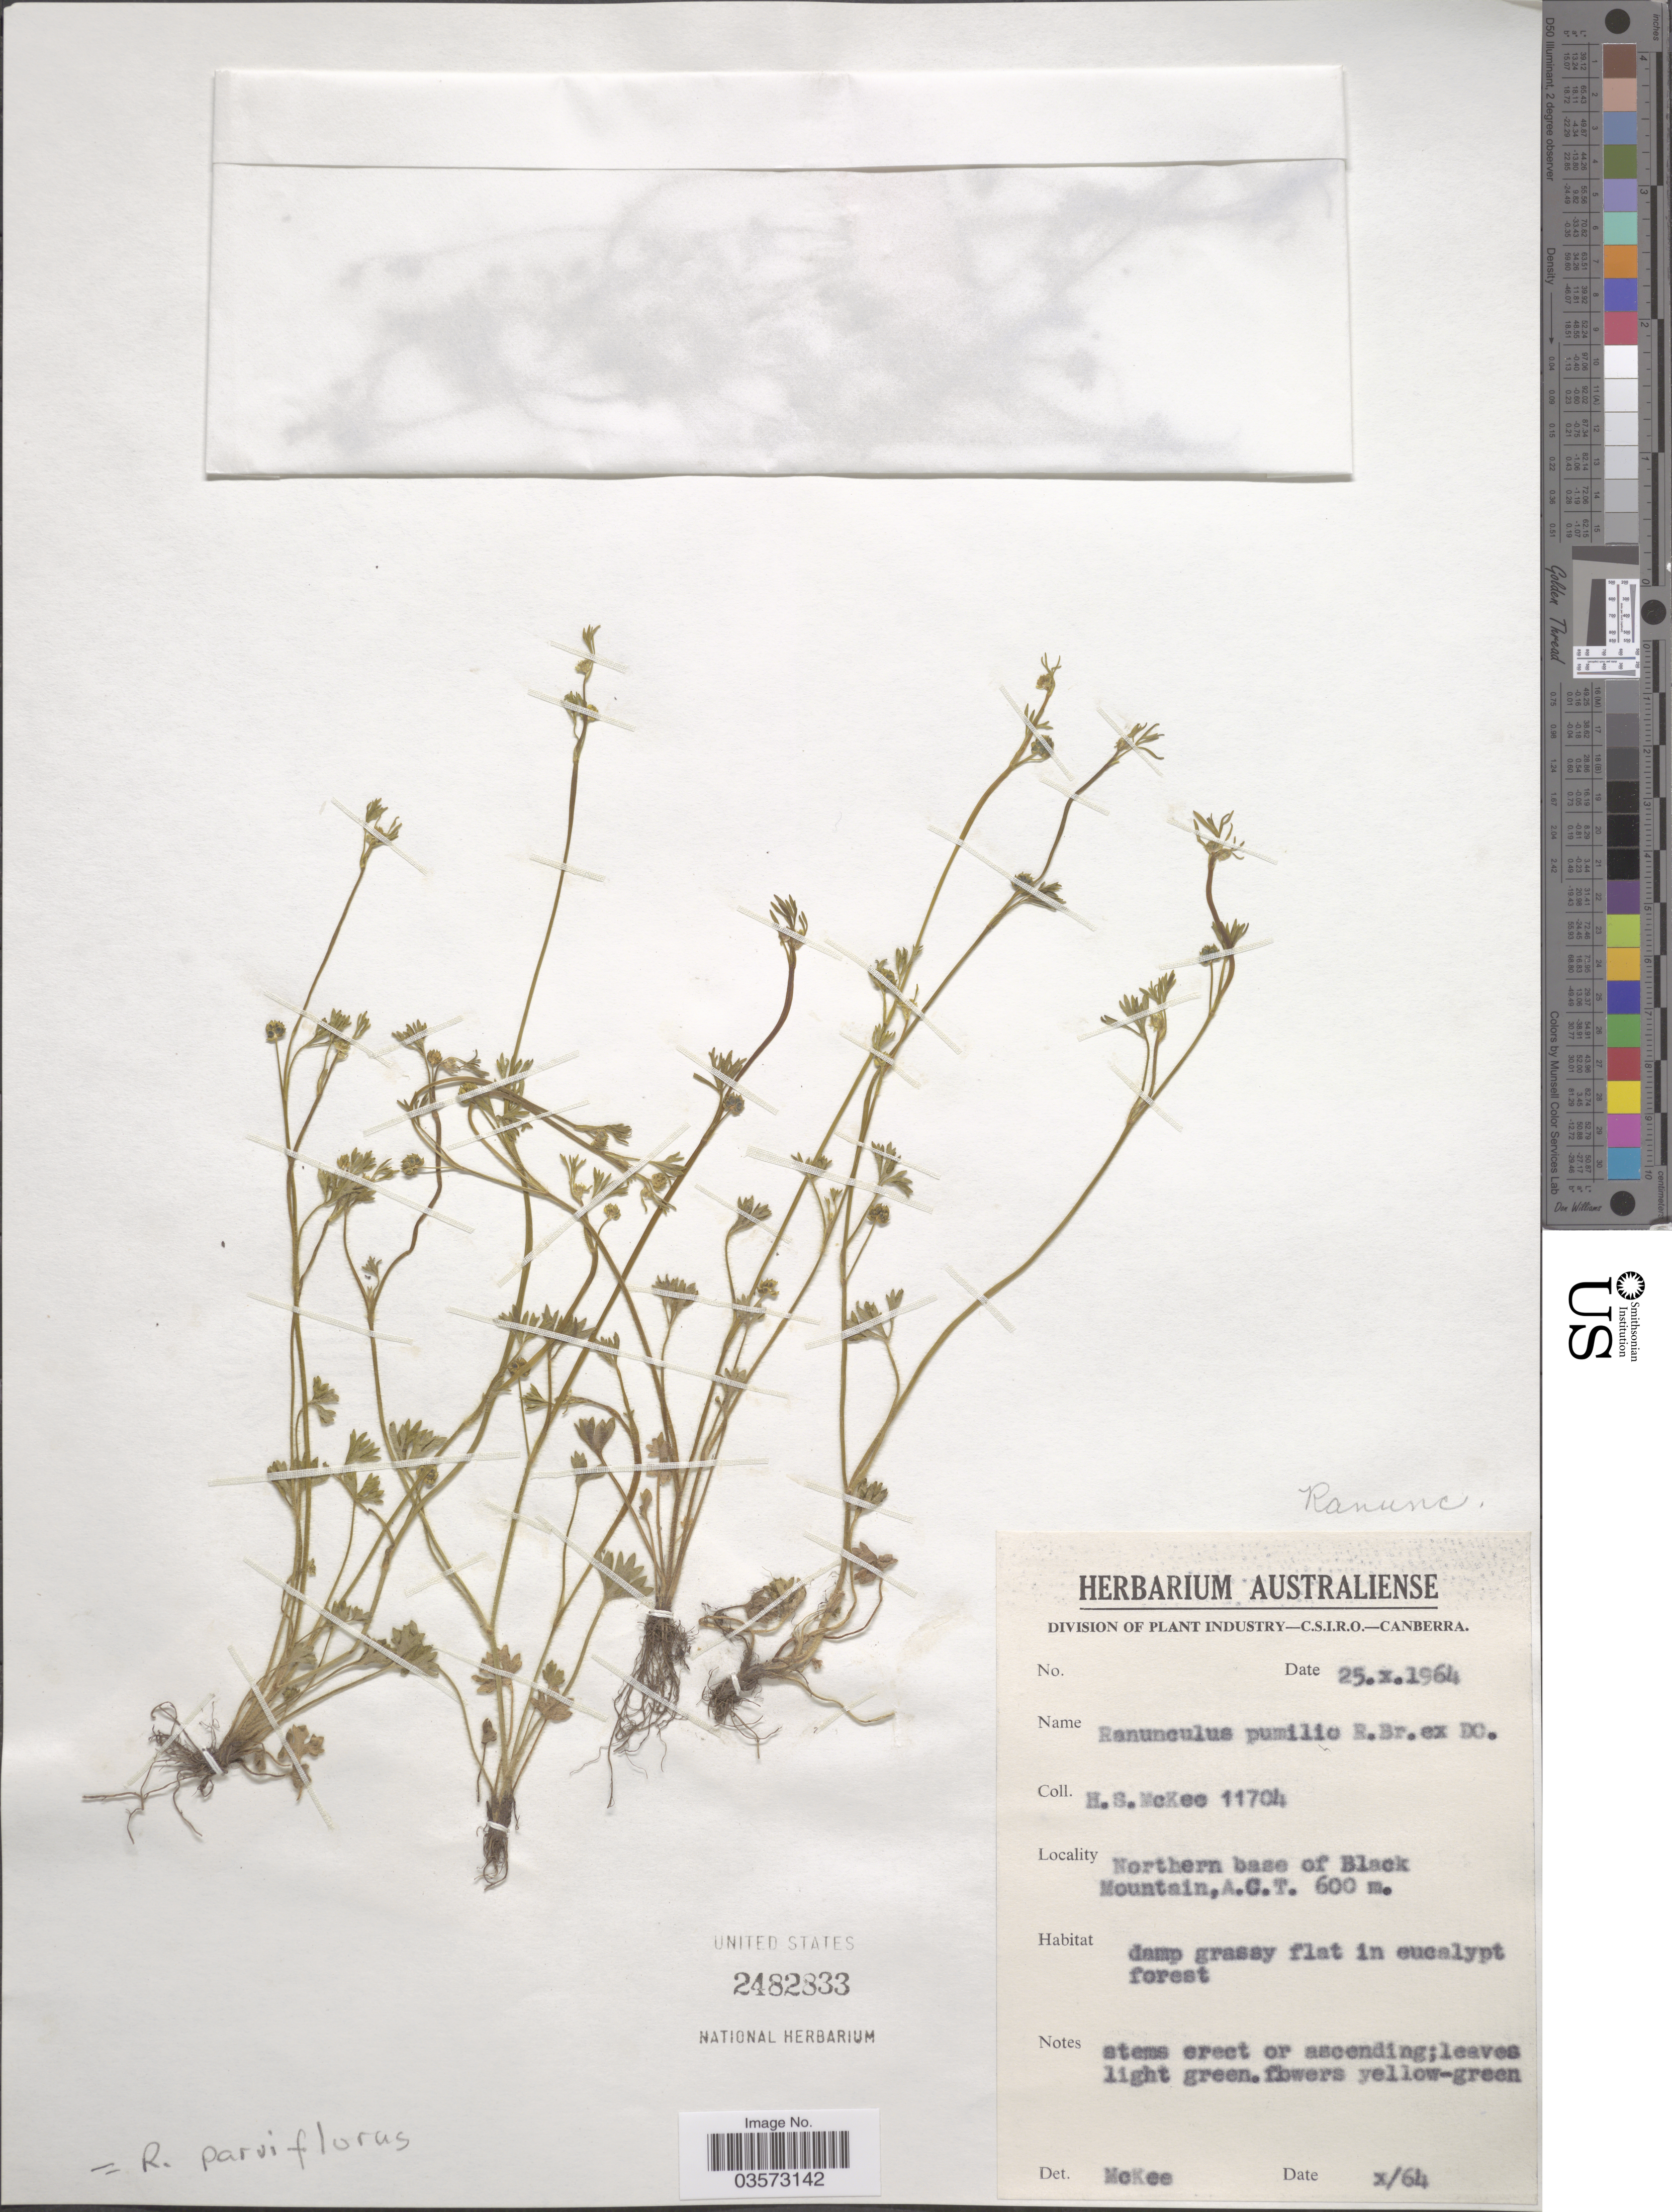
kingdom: Plantae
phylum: Tracheophyta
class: Magnoliopsida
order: Ranunculales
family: Ranunculaceae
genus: Ranunculus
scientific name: Ranunculus parviflorus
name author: L.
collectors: H. S. McKee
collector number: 11704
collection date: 1964-10-25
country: Australia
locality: Northern base of Black Mountain, A.C.T.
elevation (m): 600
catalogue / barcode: US 2482833